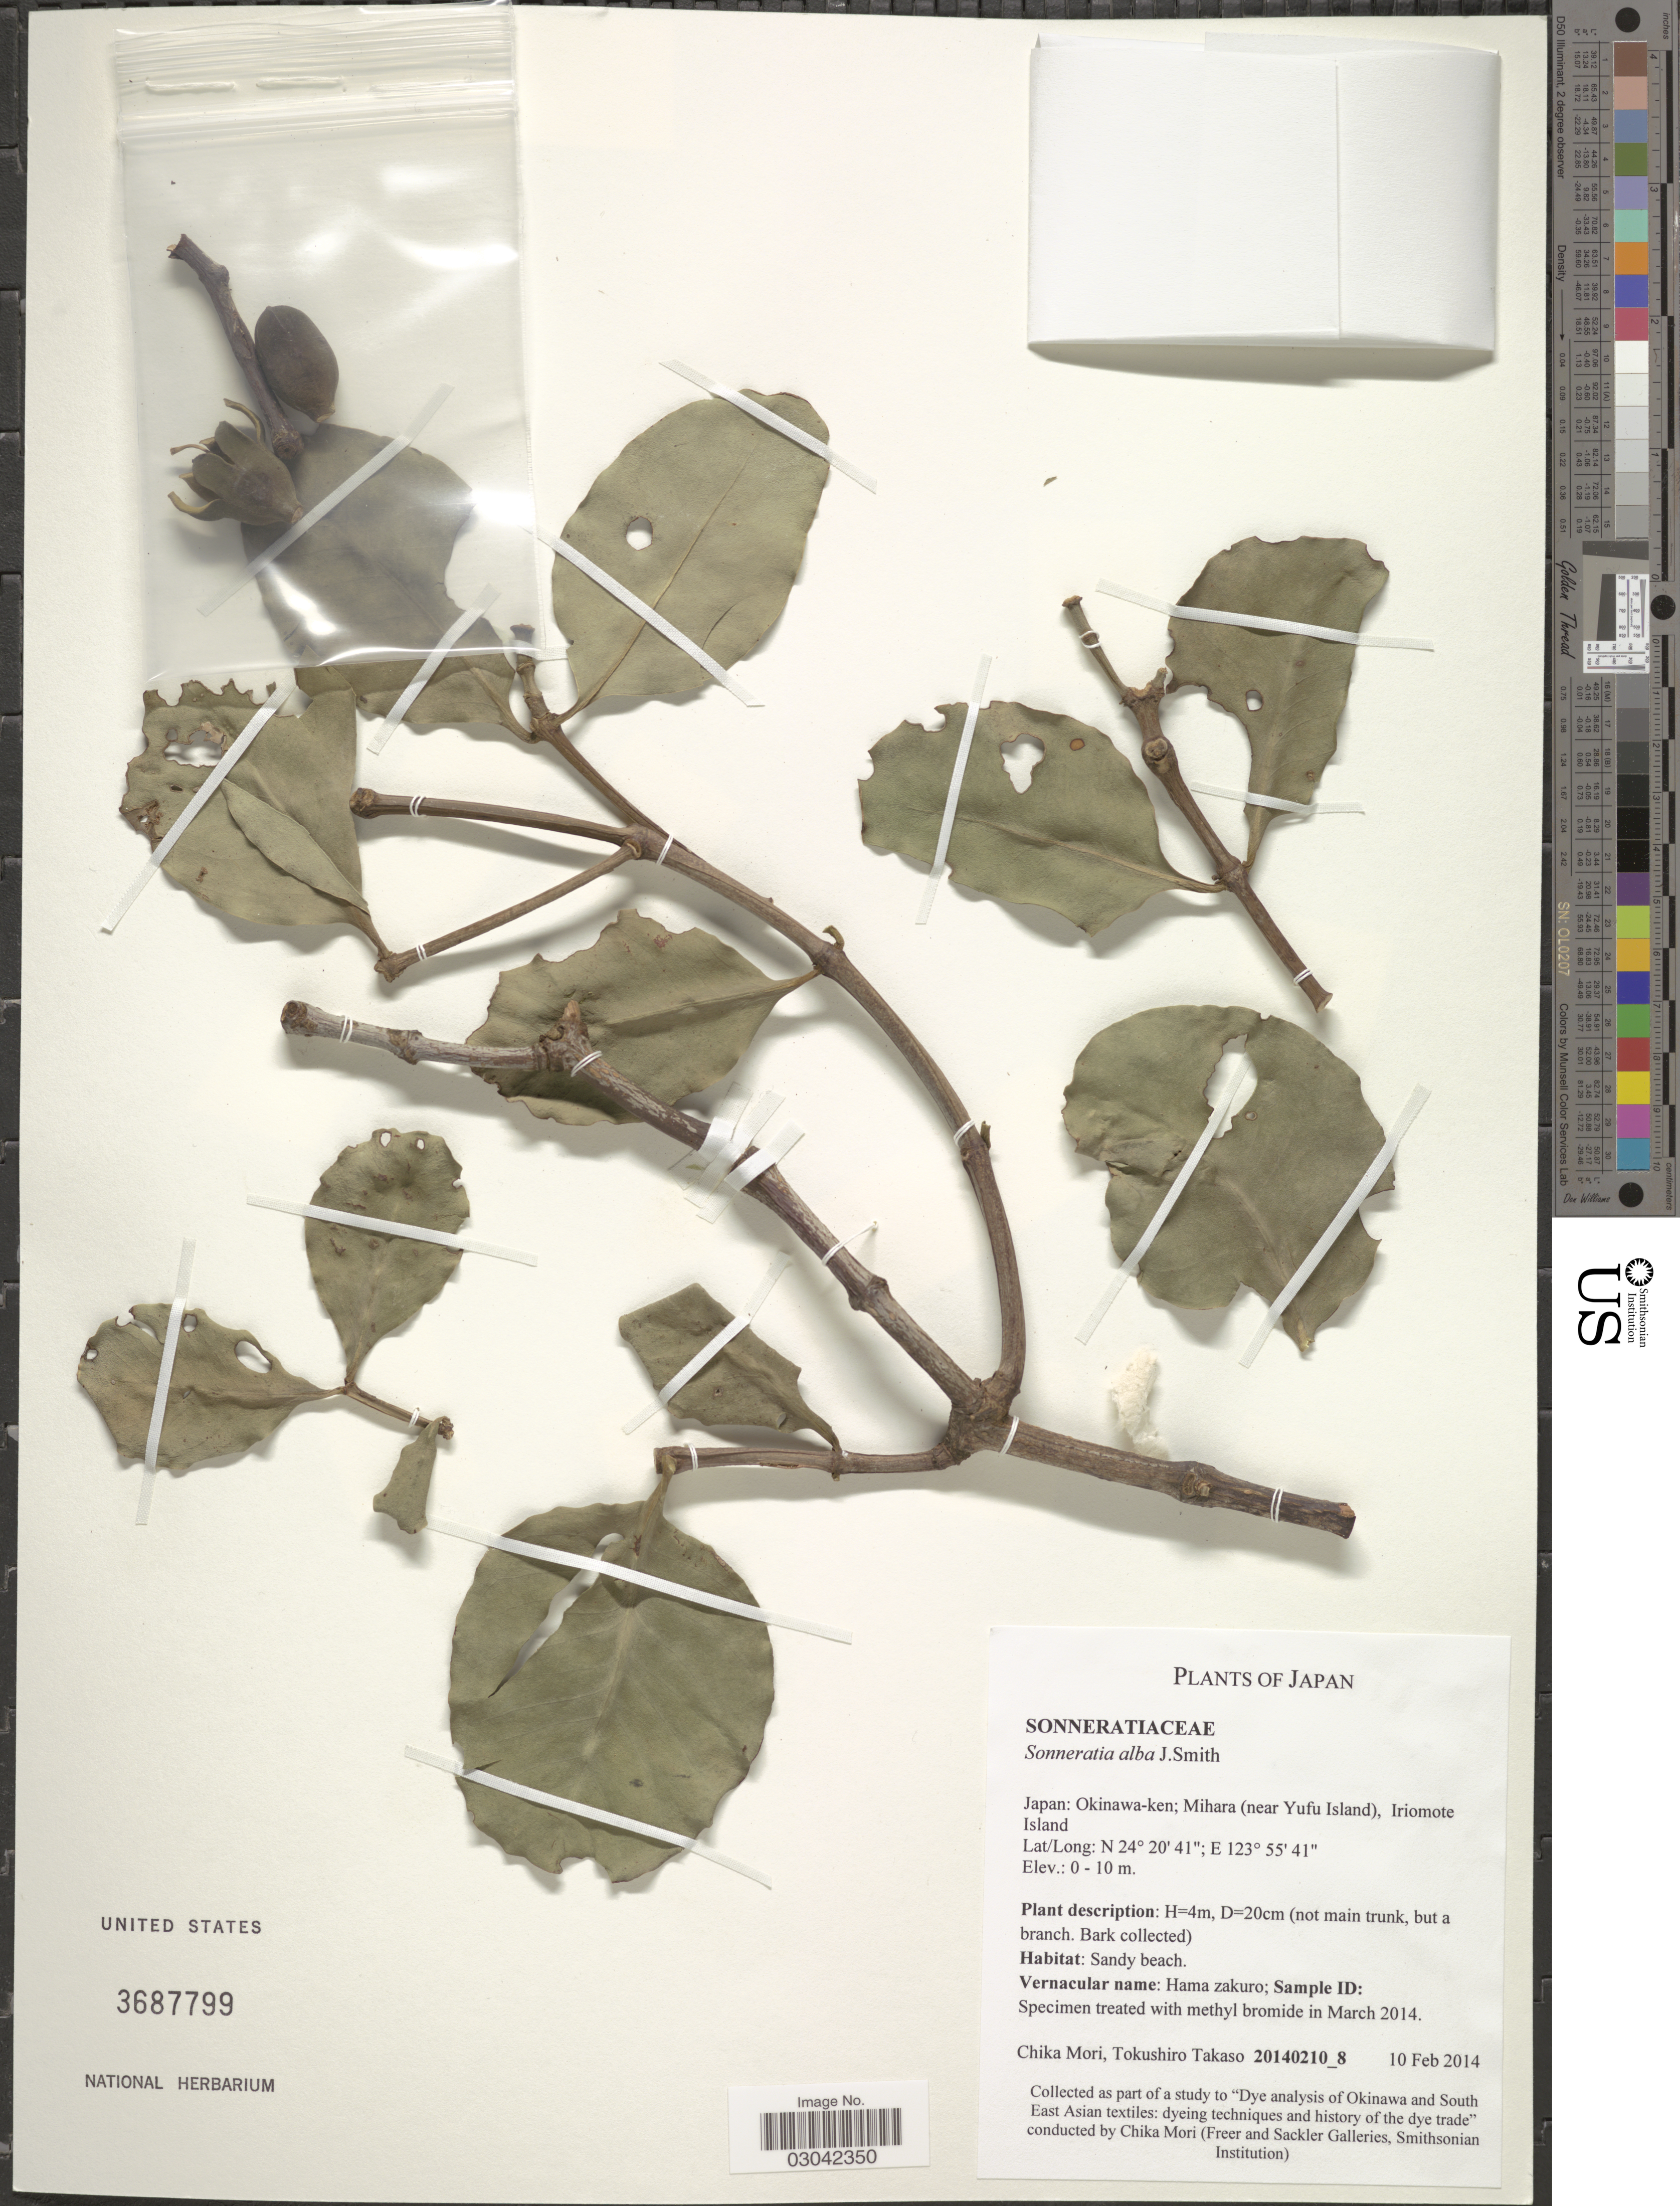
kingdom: Plantae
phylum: Tracheophyta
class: Magnoliopsida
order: Myrtales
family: Lythraceae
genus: Sonneratia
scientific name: Sonneratia alba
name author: Sm.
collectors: C. Mori & T. Takaso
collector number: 20140210_8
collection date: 2014-02-10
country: Japan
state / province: Okinawa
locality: Okinawa-ken; Mihara (near Yufu Island), Iriomote Island.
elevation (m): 0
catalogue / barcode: US 3687799